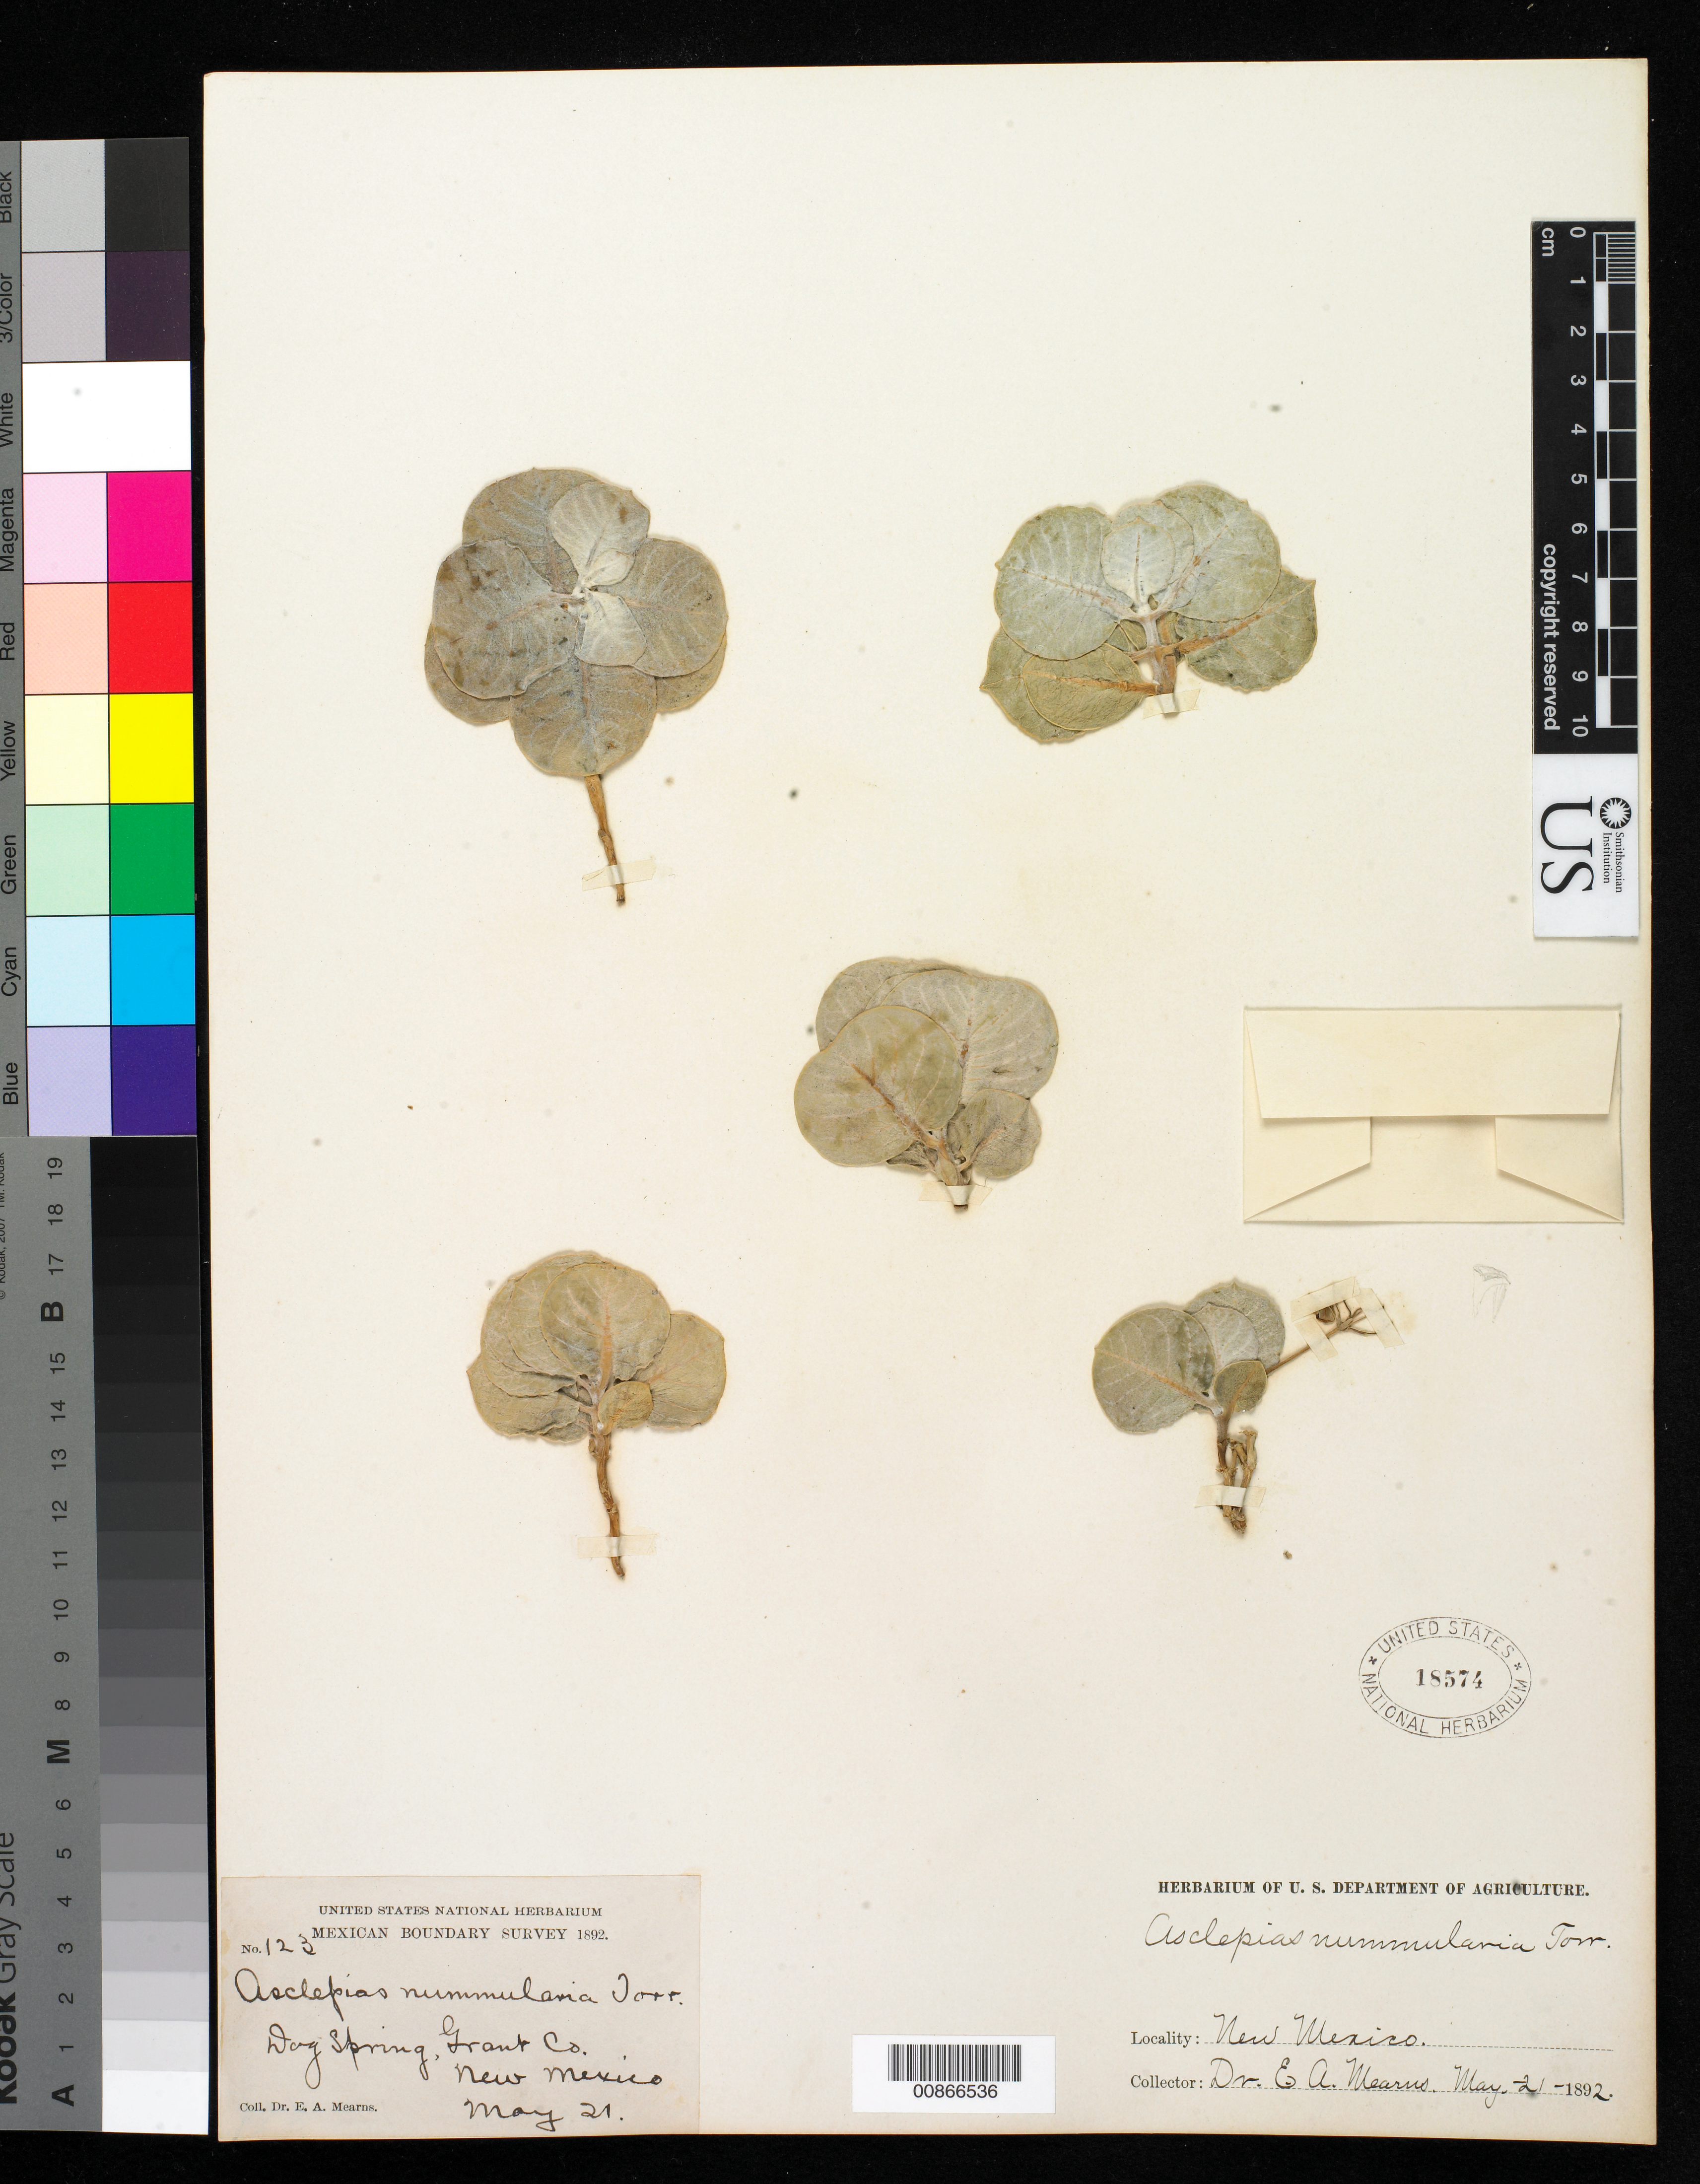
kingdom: Plantae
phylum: Tracheophyta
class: Magnoliopsida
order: Gentianales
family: Apocynaceae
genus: Asclepias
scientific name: Asclepias nummularia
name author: Torr.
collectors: E. A. Mearns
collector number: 123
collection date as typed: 21 May 1892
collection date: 1892-05-21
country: United States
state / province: New Mexico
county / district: Grant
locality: Dog Spring, Grant County, New Mexico.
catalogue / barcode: US 18574